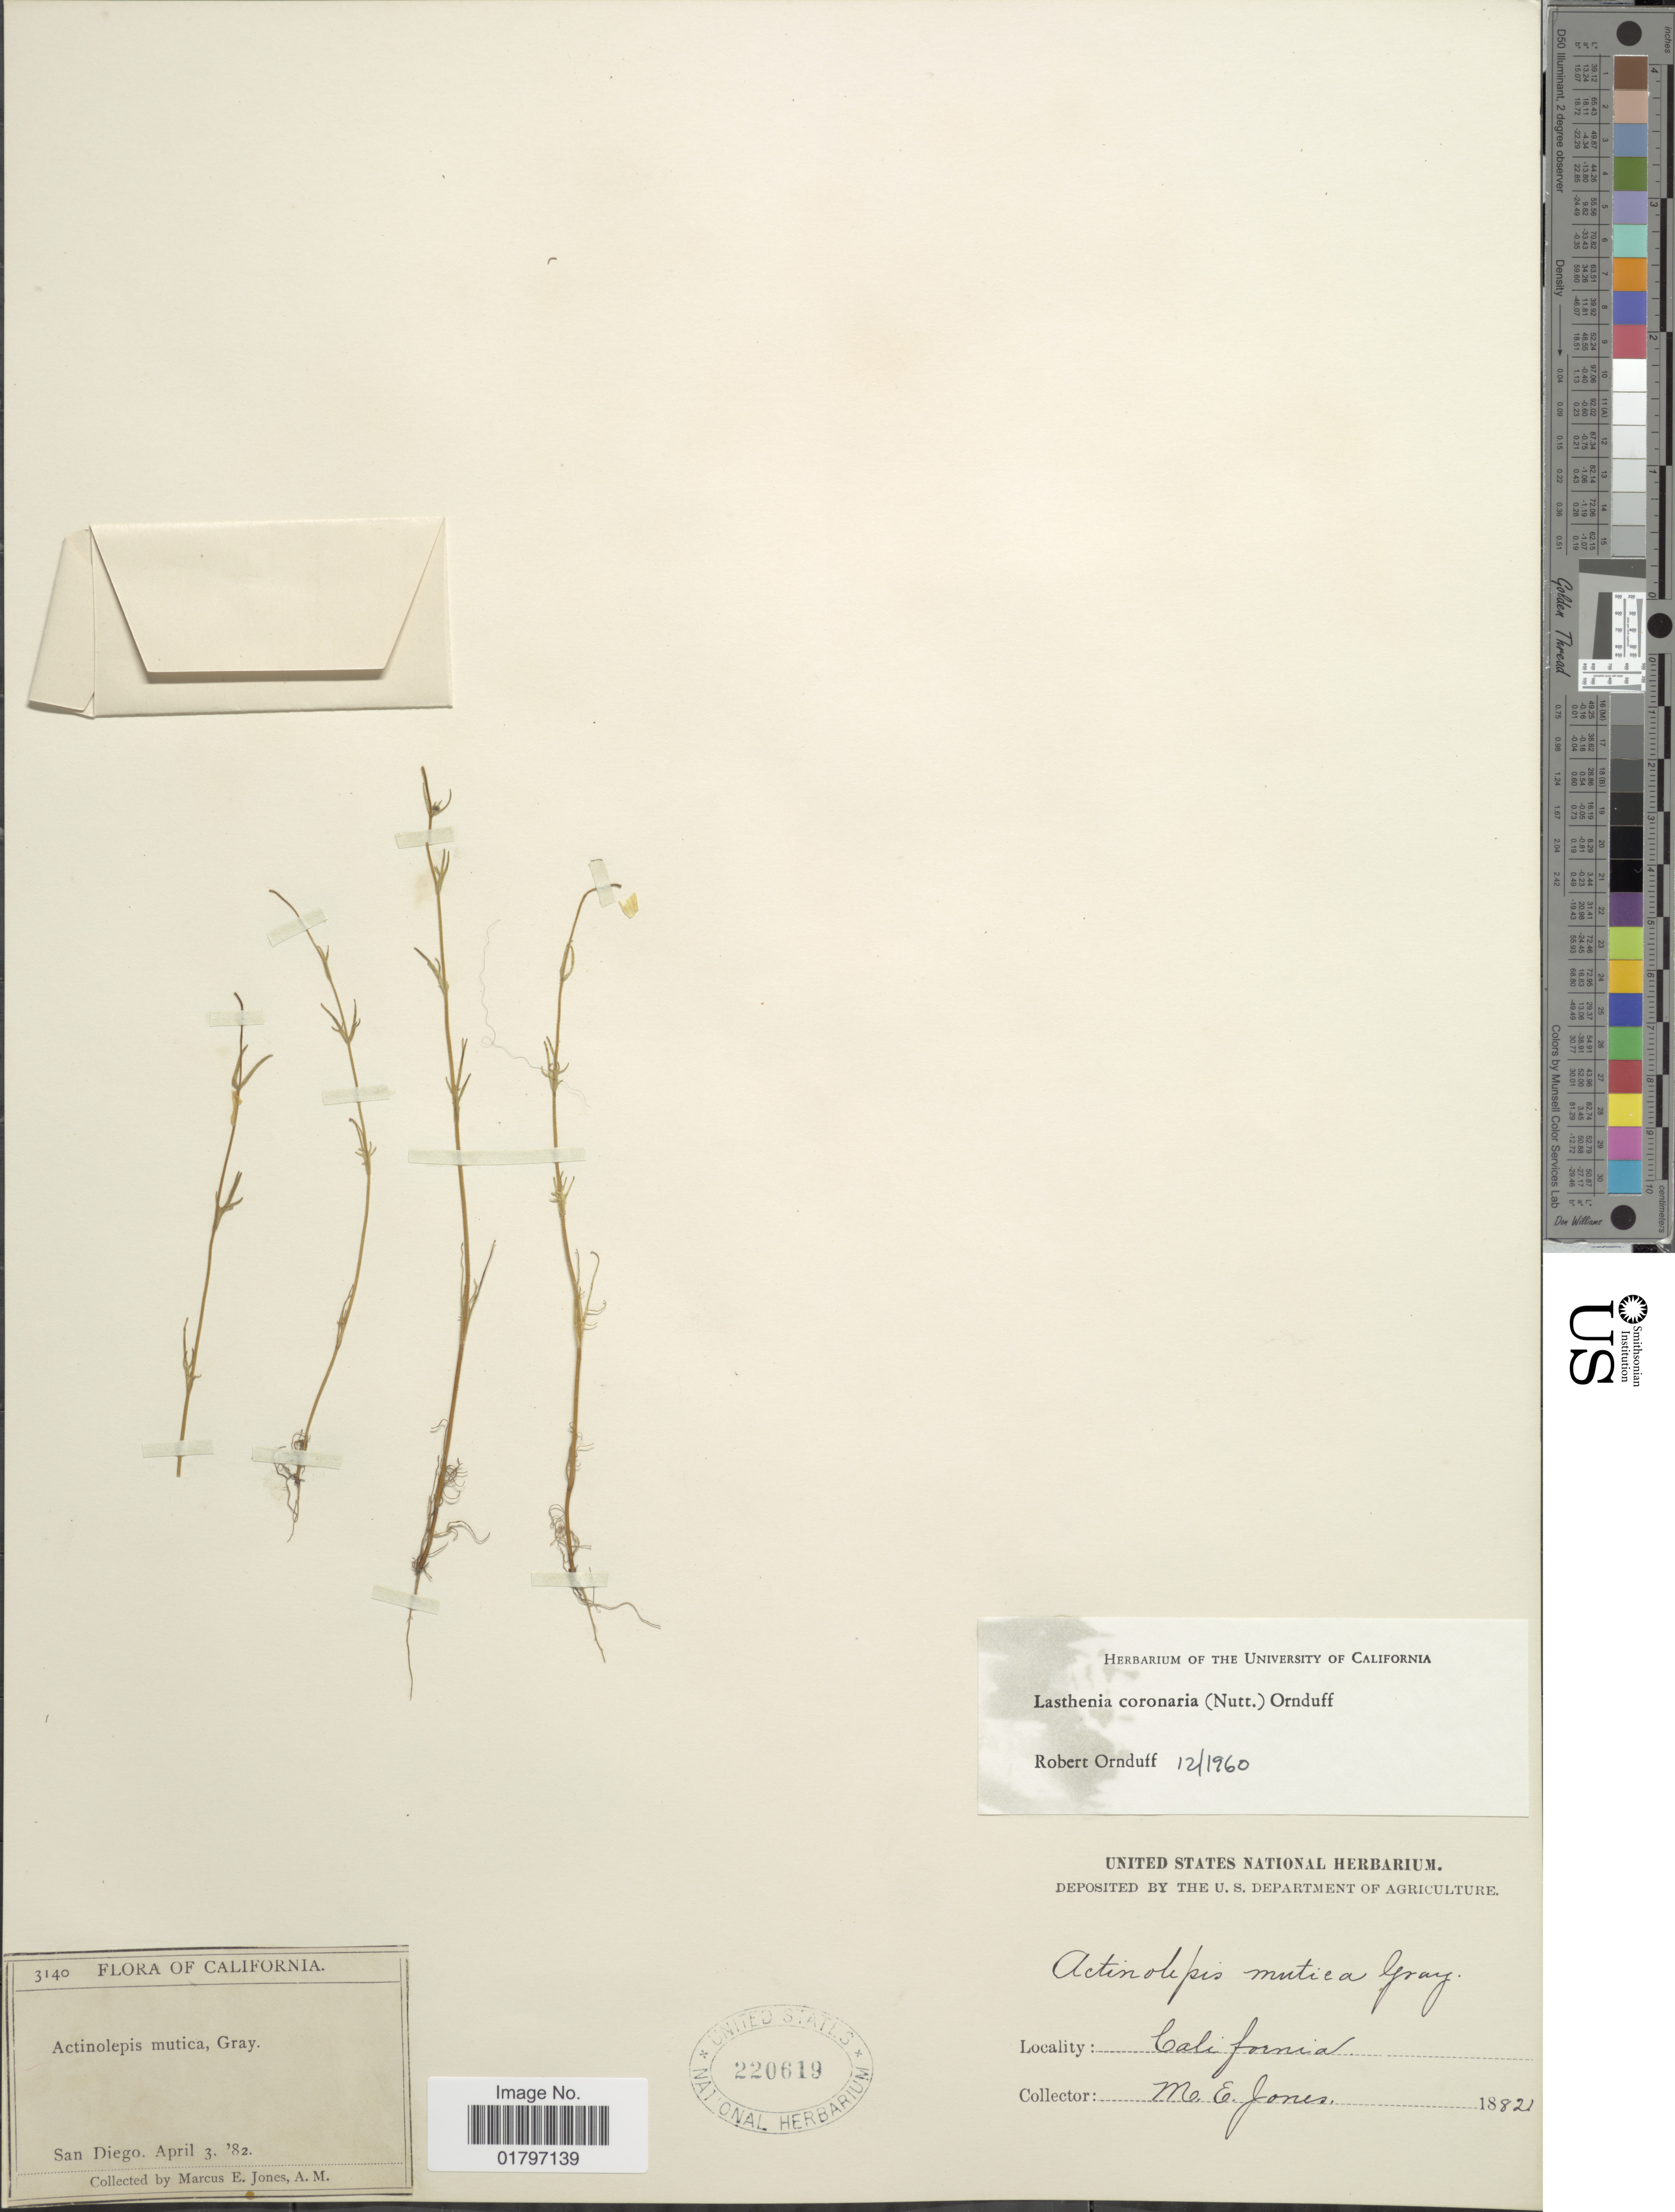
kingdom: Plantae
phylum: Tracheophyta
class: Magnoliopsida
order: Asterales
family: Asteraceae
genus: Lasthenia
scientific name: Lasthenia coronaria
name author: (Nutt.) Ornduff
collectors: M. E. Jones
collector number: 3140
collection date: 1882-04-03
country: United States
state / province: California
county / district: San Diego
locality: San Diego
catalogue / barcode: US 220619